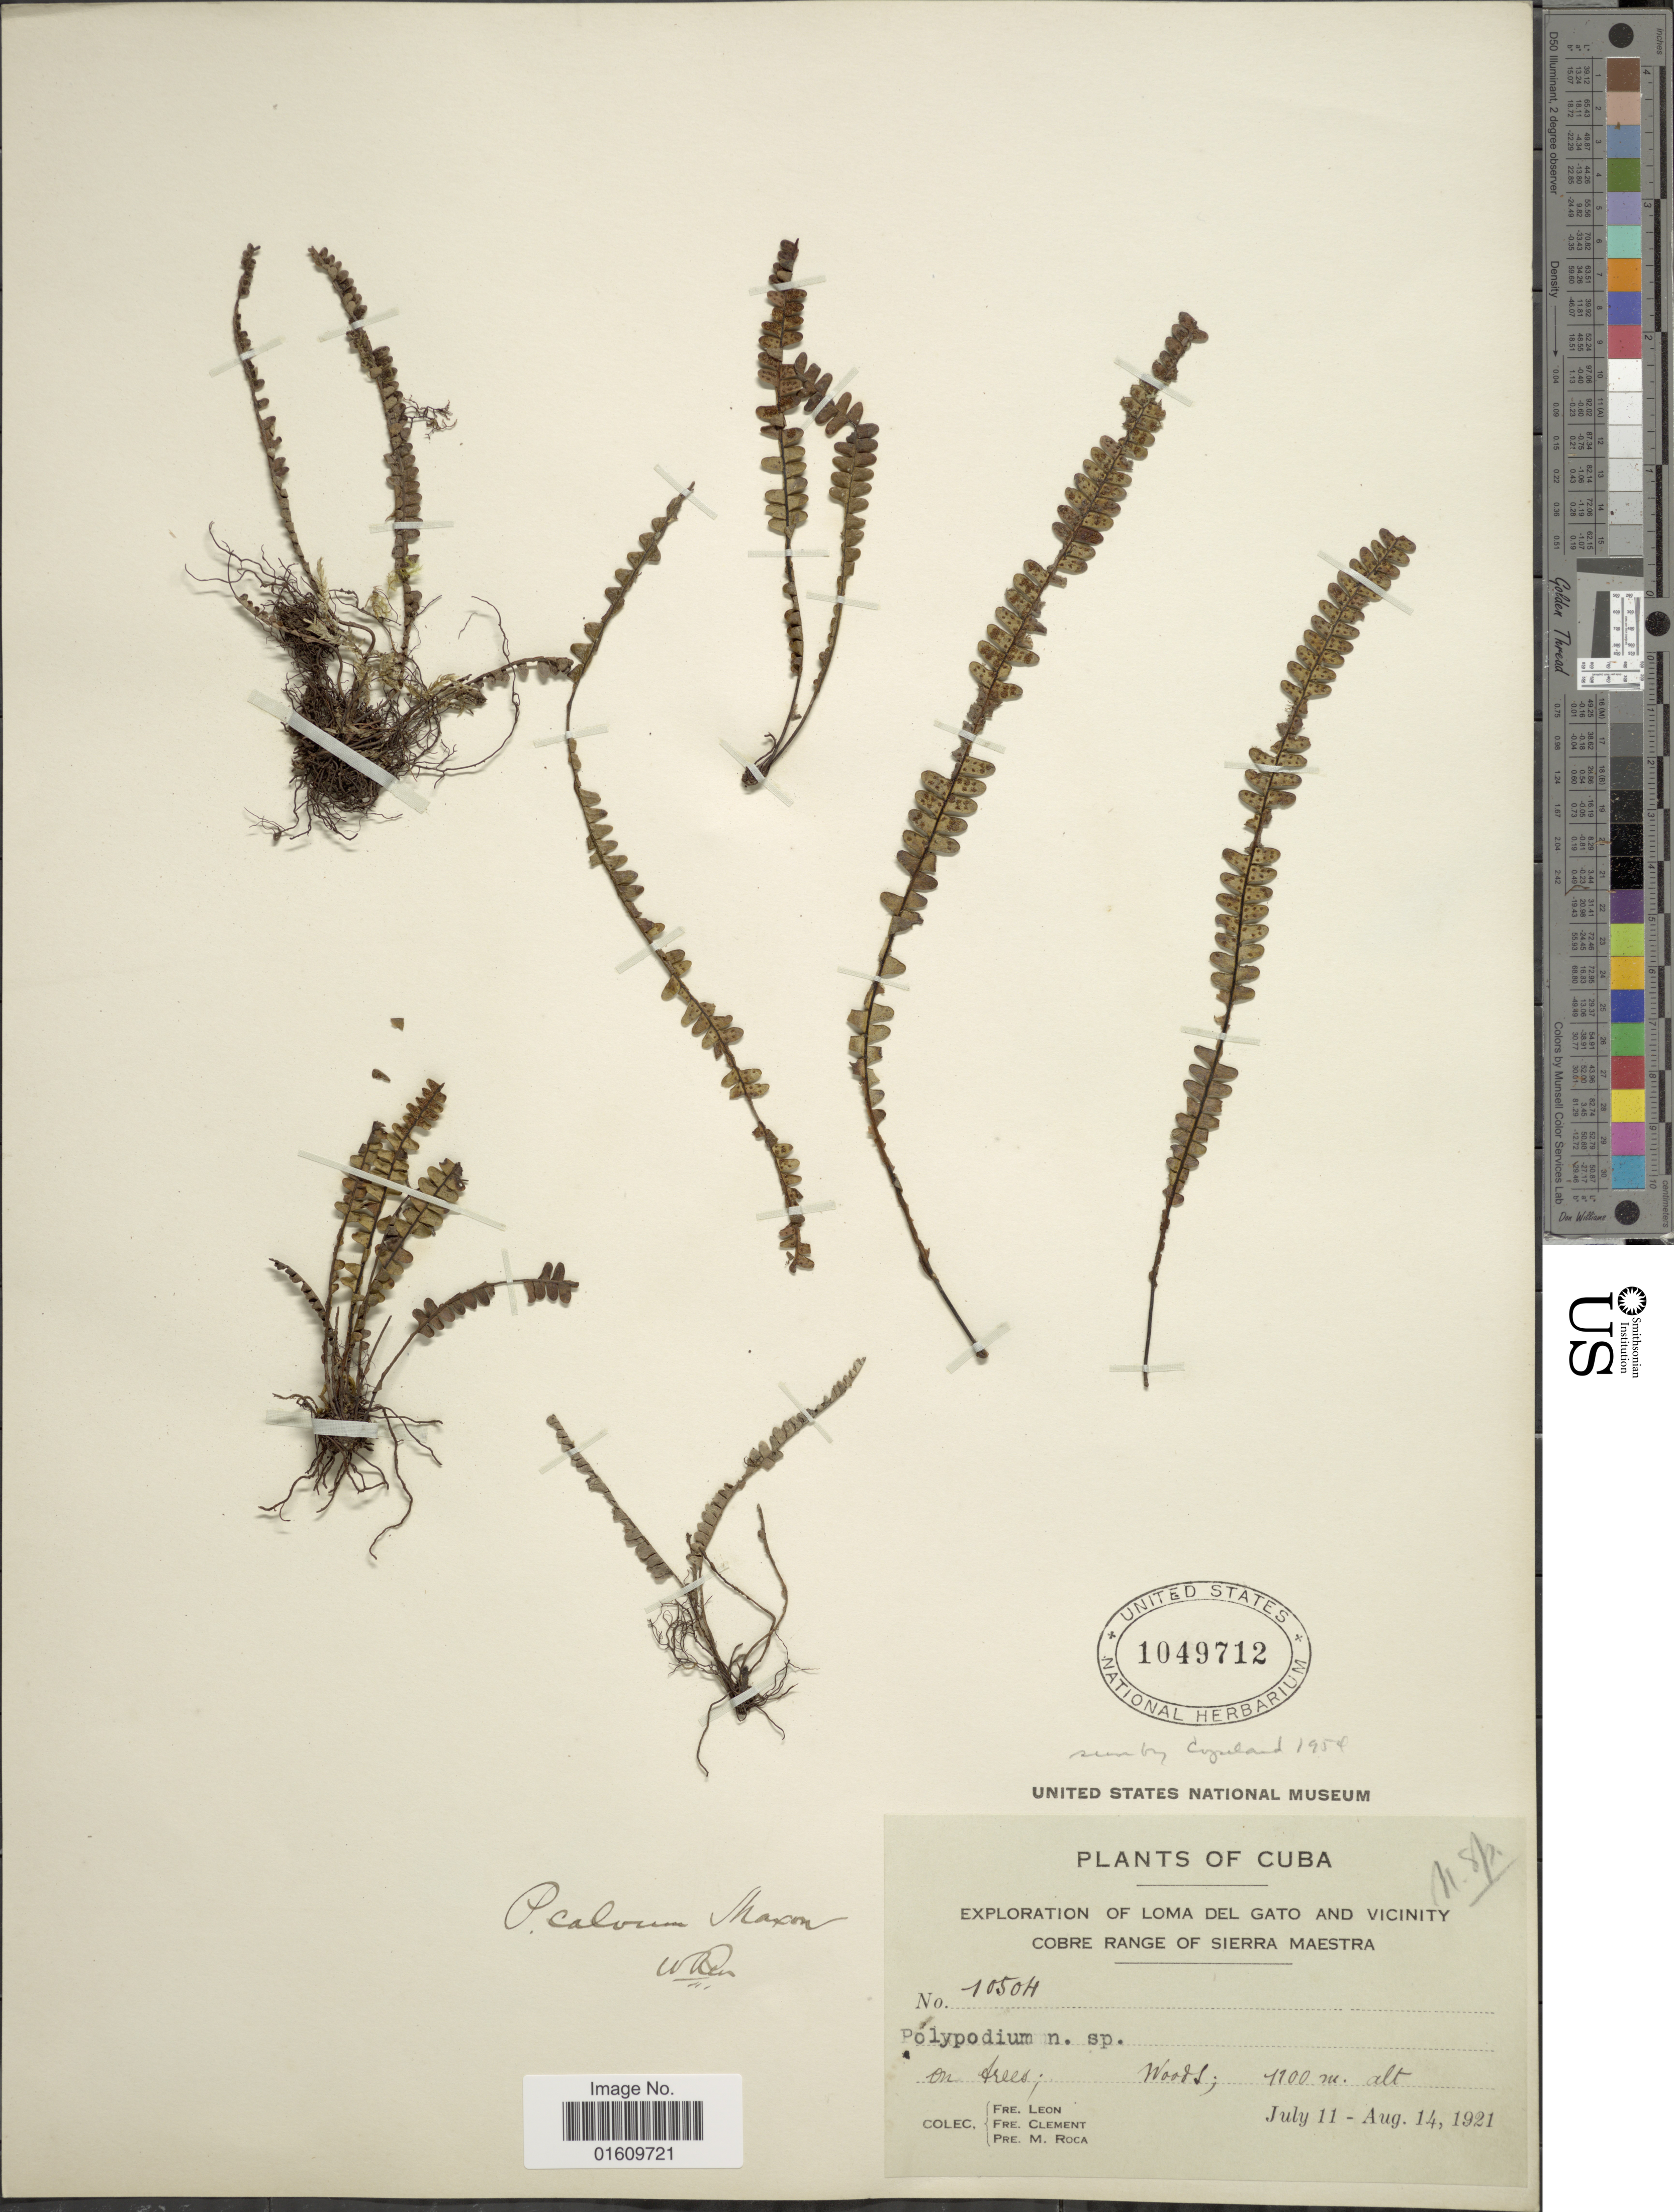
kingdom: Plantae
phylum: Tracheophyta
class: Polypodiopsida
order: Polypodiales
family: Polypodiaceae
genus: Melpomene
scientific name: Melpomene melanosticta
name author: (Kunze) A.R. Sm. & R.C. Moran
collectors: Bro. León, B. Clement & M. Roca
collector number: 10504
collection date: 1921-07-11/1921-08-14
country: Cuba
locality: Loma del Gato and vicinity cobre range of Sierra Maestra, on trees woods.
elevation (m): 1100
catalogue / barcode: US 1049712